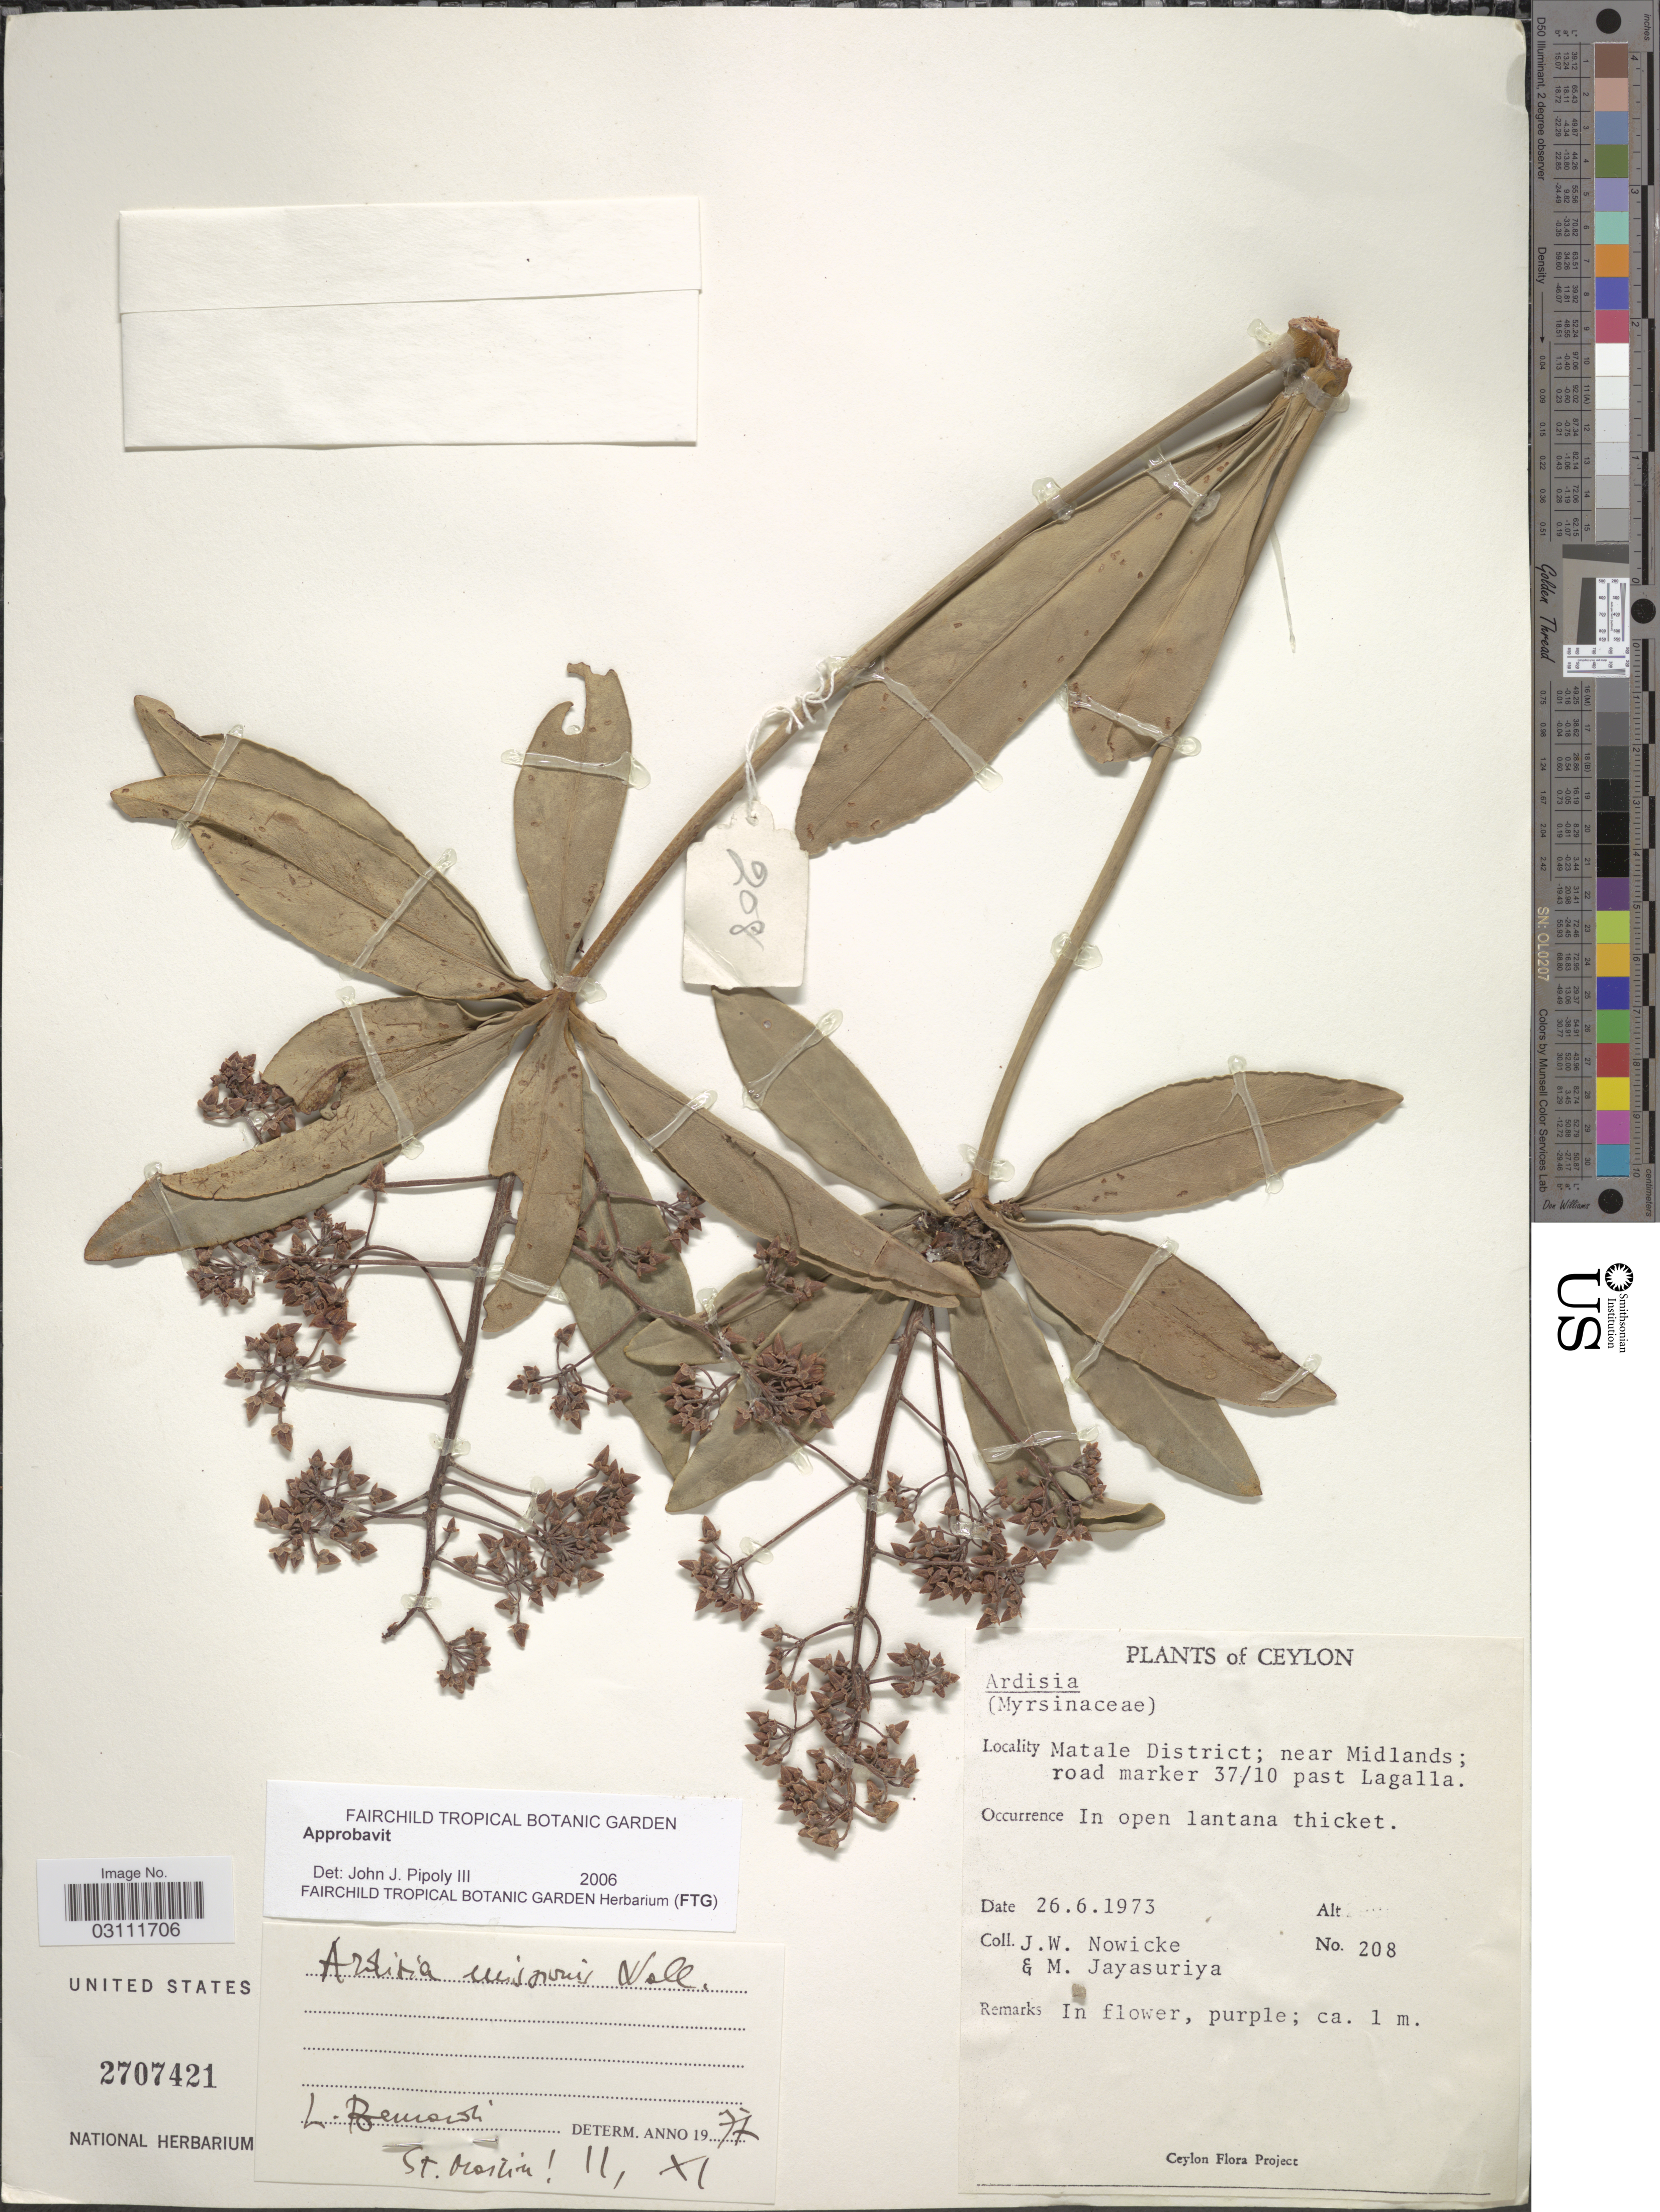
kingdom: Plantae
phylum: Tracheophyta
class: Magnoliopsida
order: Ericales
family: Primulaceae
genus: Ardisia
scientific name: Ardisia missionis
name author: Wall. ex A. DC.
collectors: J. W. Nowicke & M. Jayasuriya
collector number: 208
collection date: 1973-06-26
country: Sri Lanka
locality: Ceylon. Matale District; near Midlands; road marker 37/10 past Lagalla.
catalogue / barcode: US 2707421